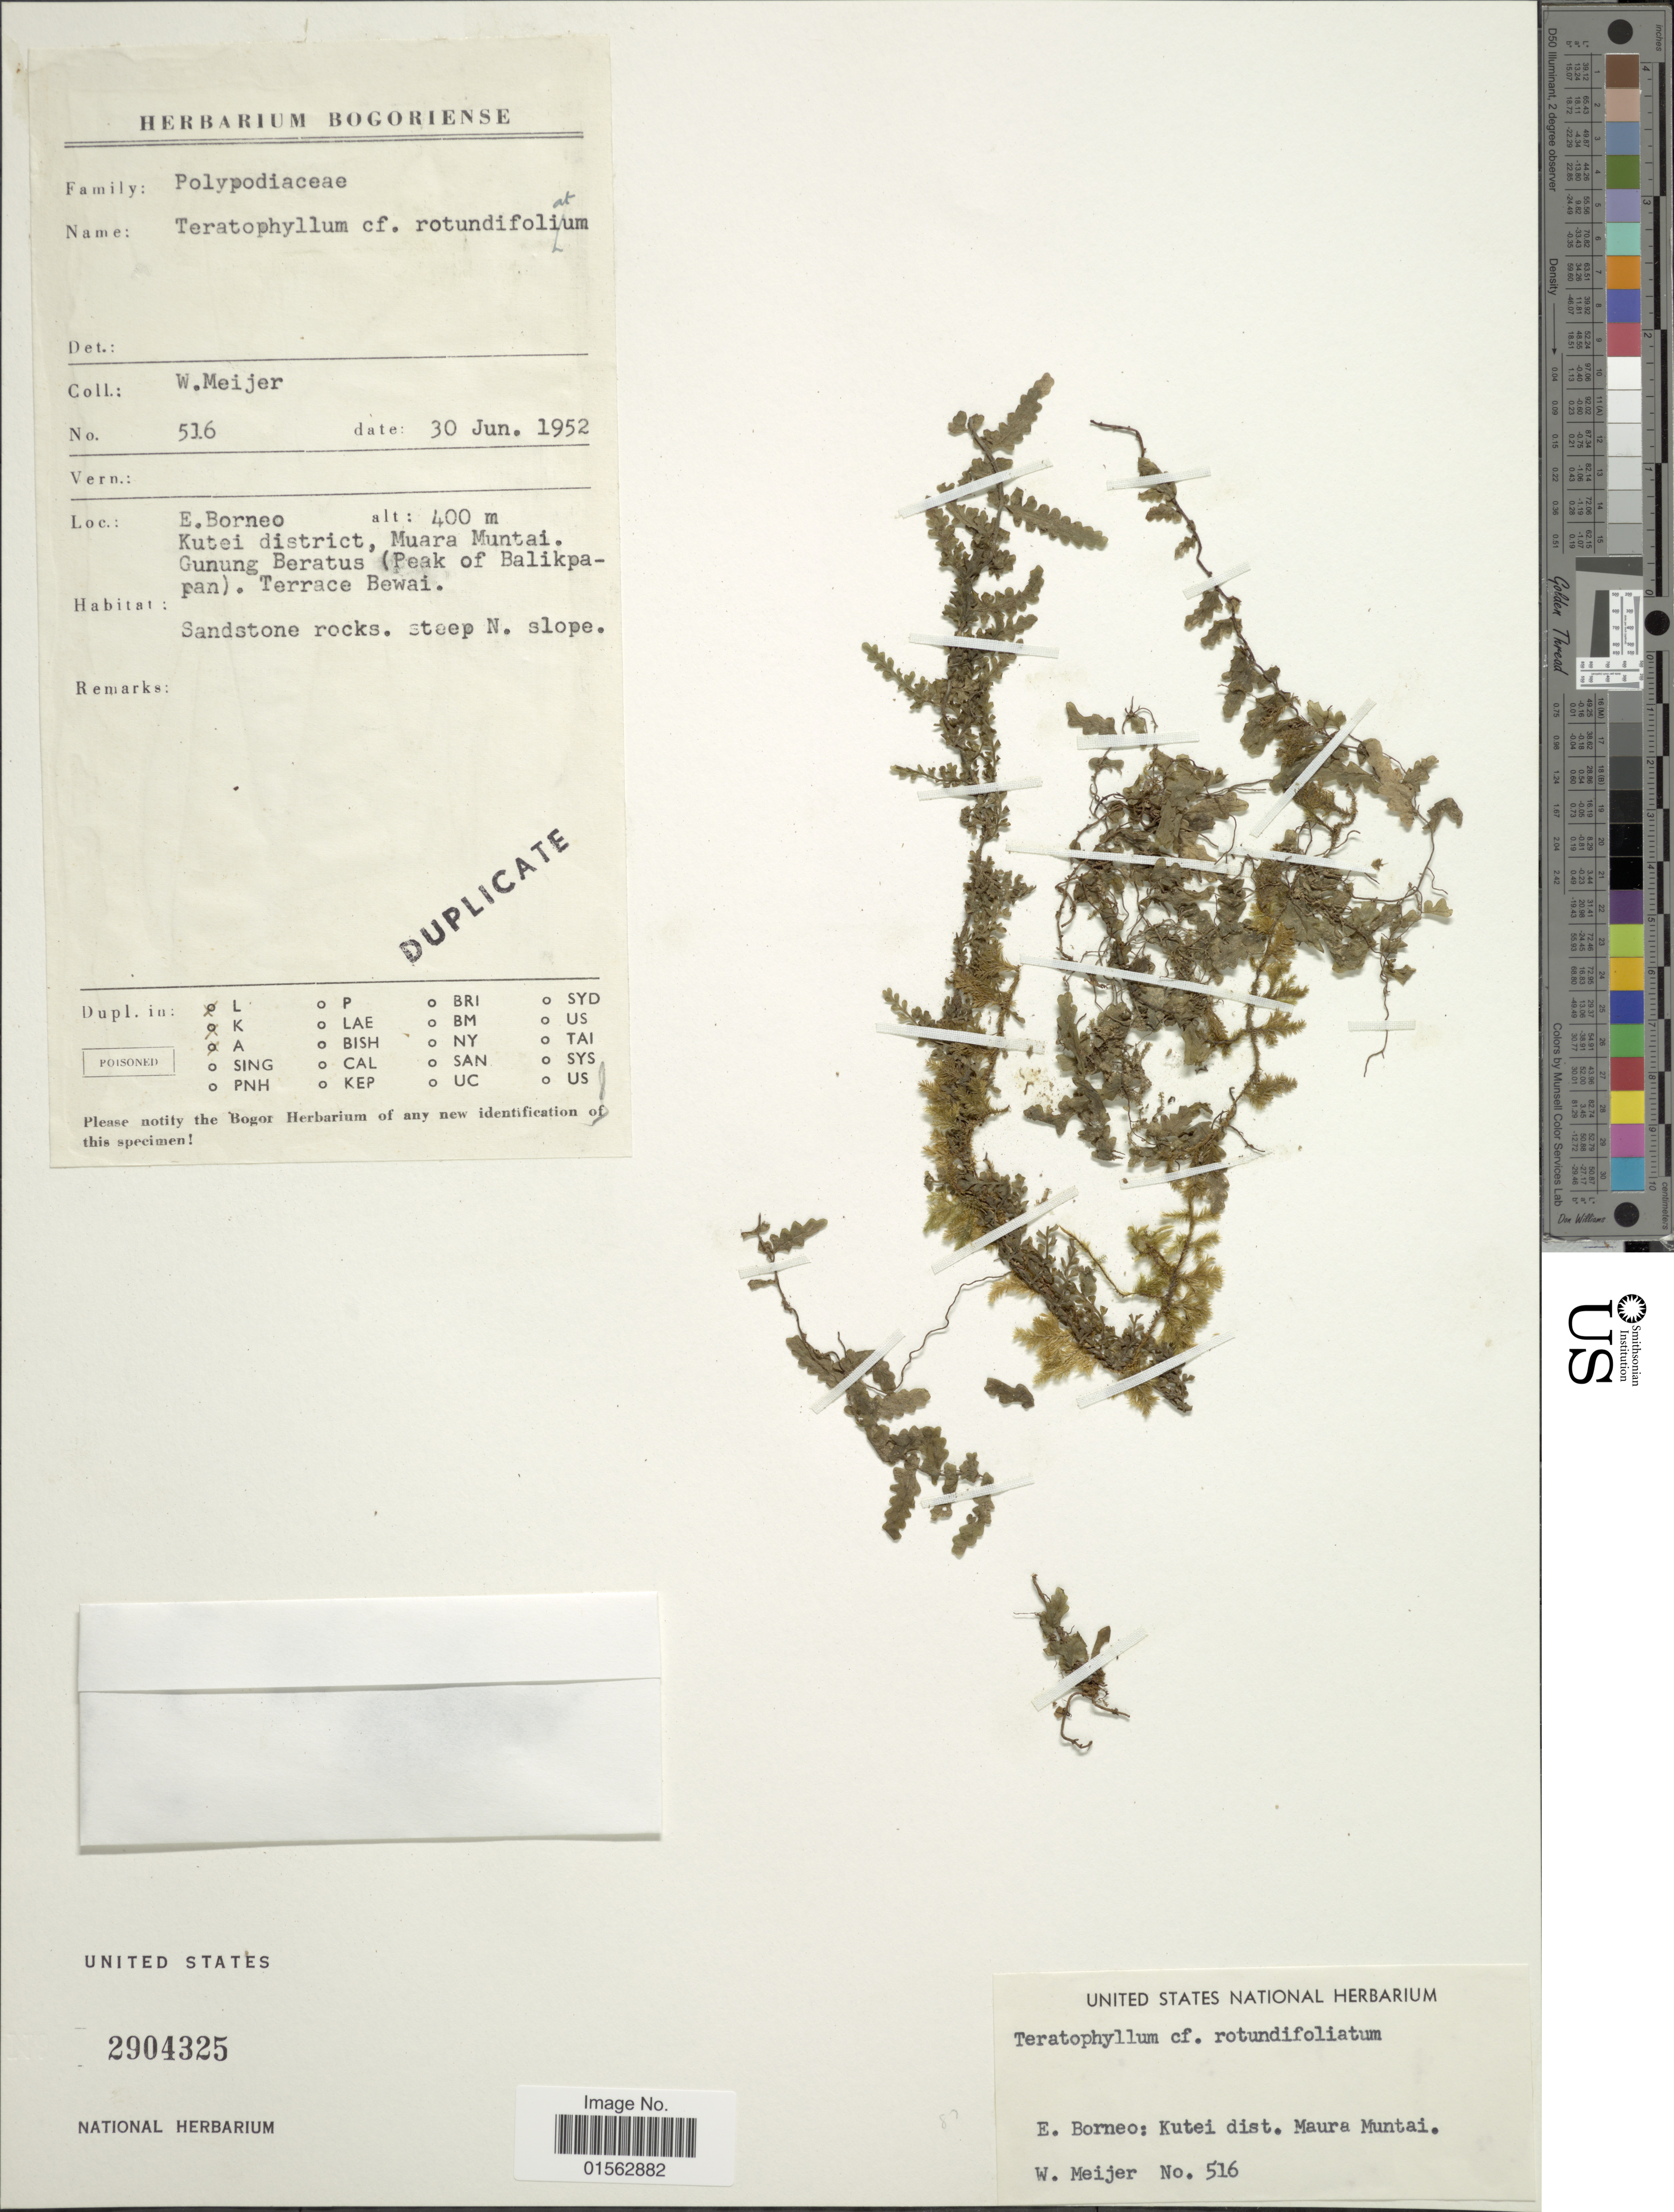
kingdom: Plantae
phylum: Tracheophyta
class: Polypodiopsida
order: Polypodiales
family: Dryopteridaceae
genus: Teratophyllum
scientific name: Teratophyllum rotundifoliatum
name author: (Bonap.) Holttum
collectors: W. Meijer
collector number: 516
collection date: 1952-06-30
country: Indonesia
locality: E. Borneo: Kutei dist. Maura Muntai, Gunung Beratus (Peak of Balikpapan). Terrace Bewai.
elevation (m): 400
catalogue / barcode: US 2904325